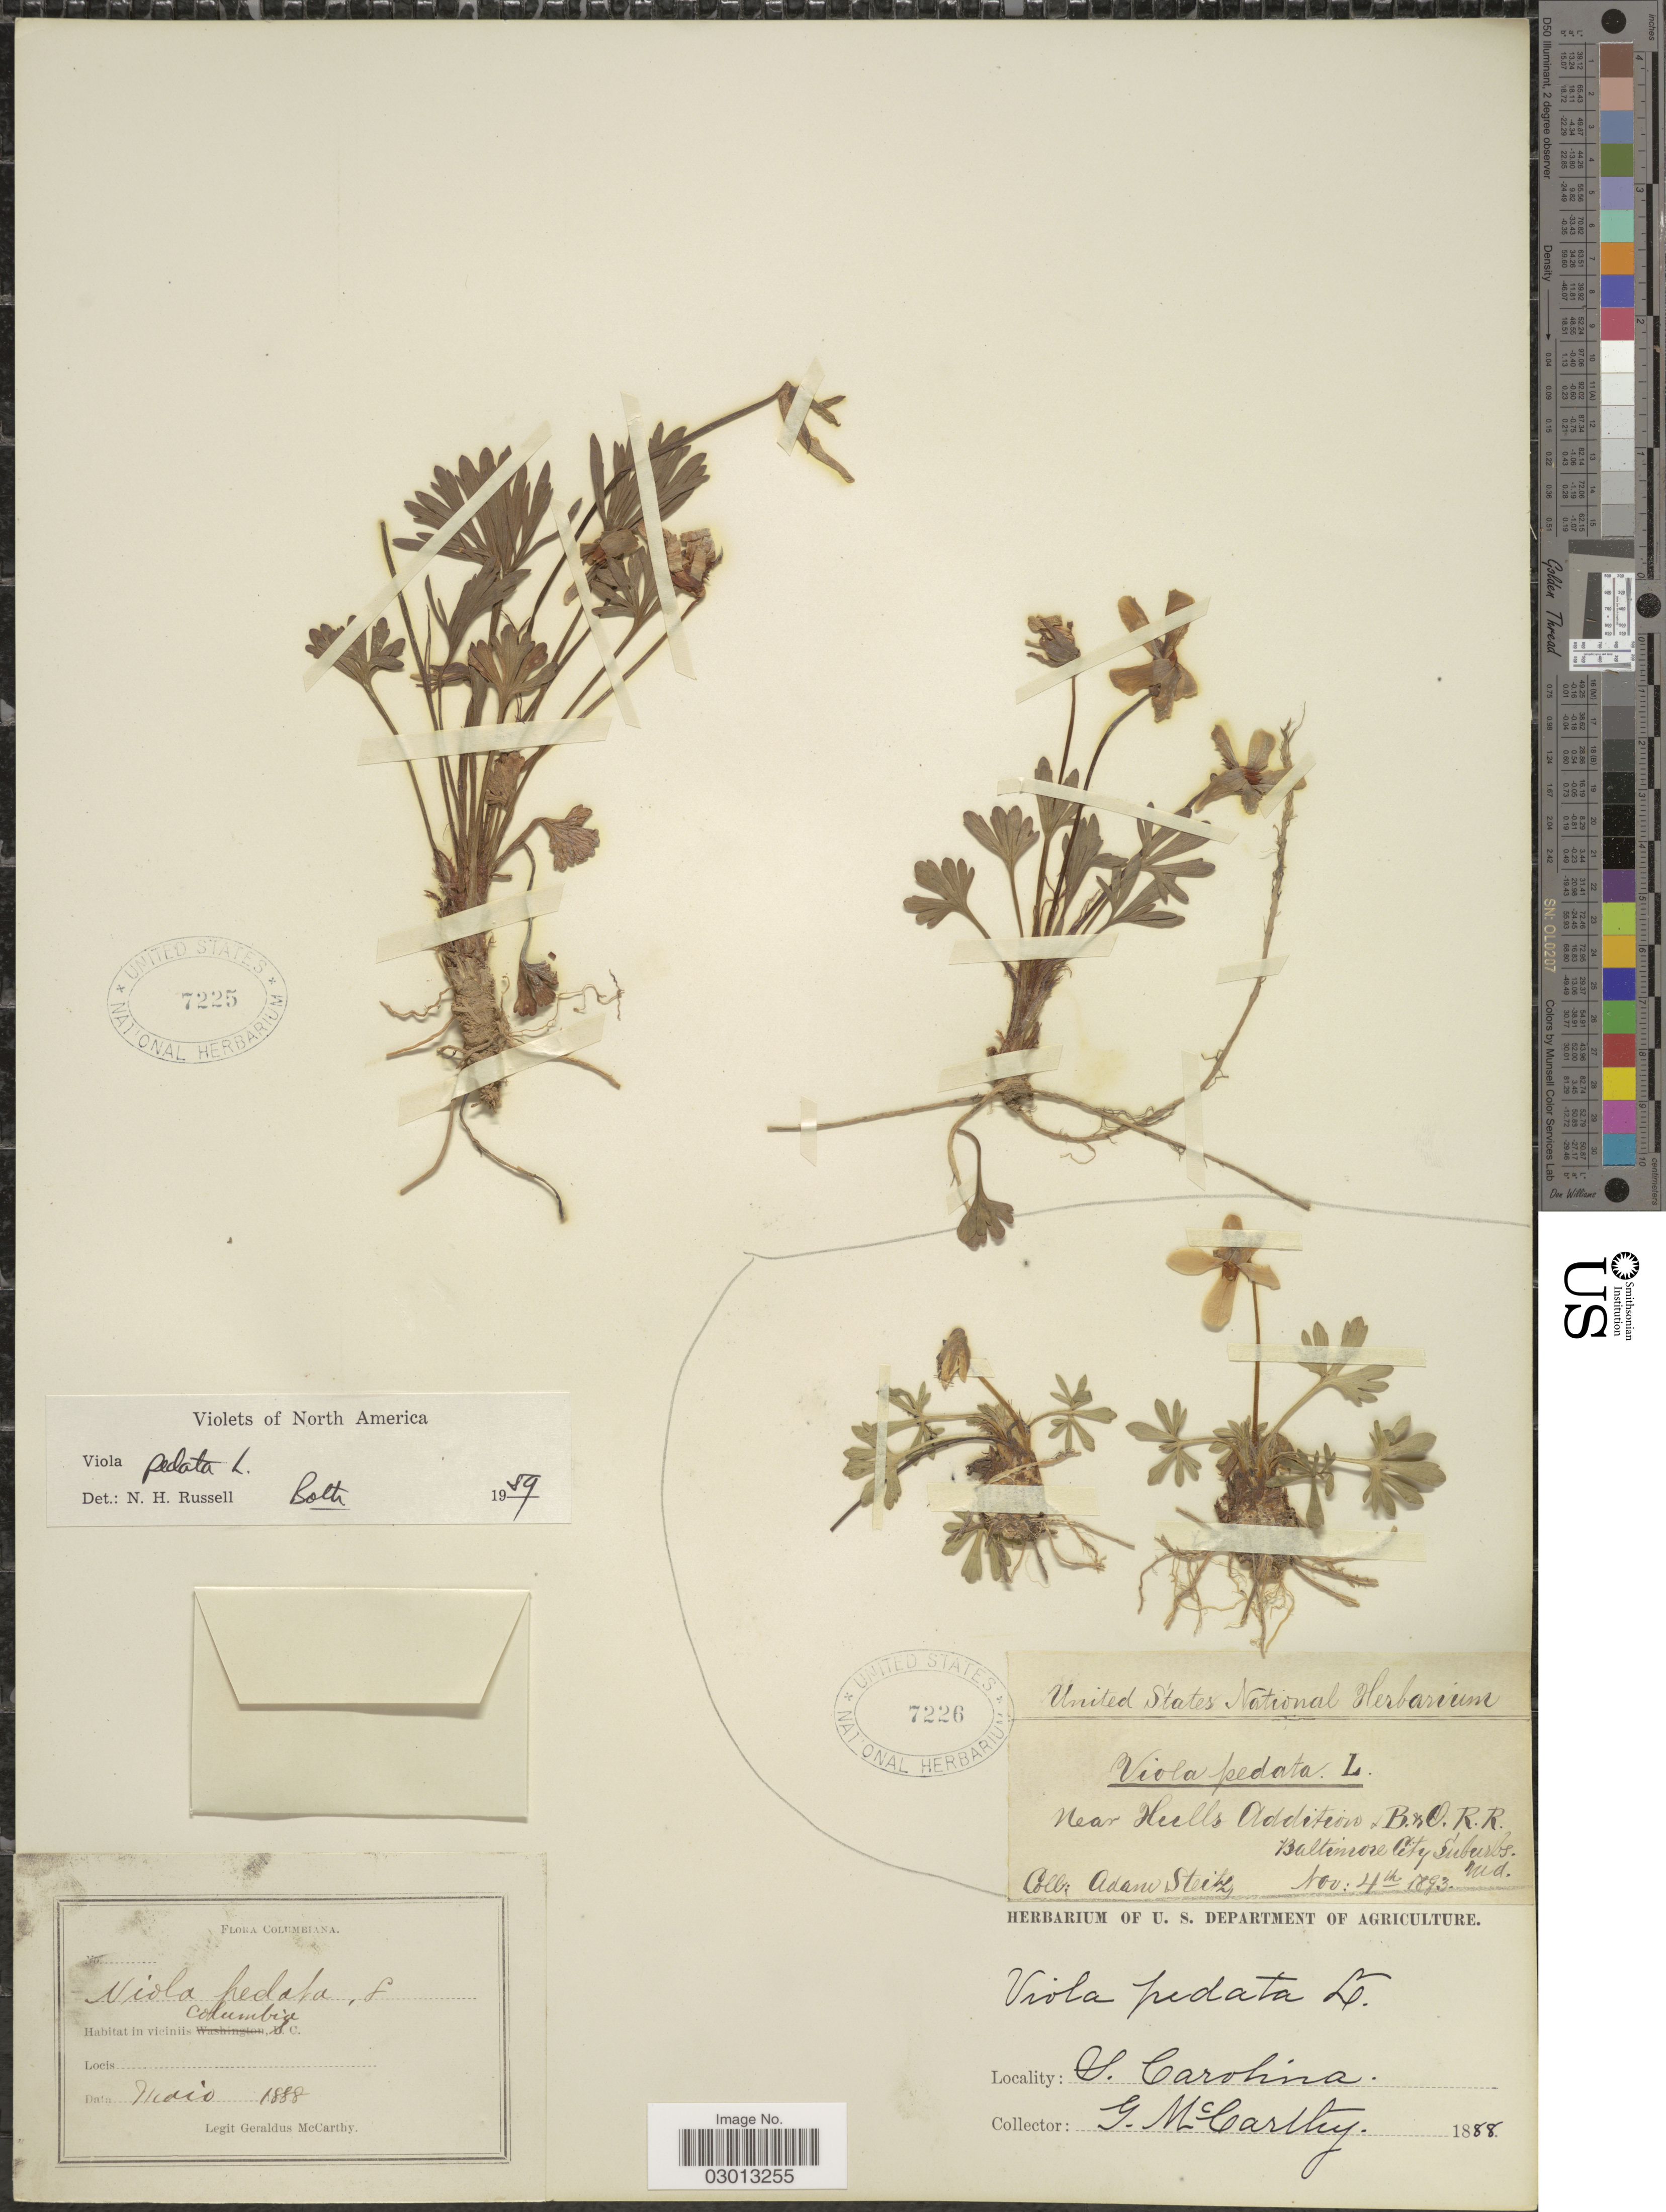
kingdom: Plantae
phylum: Tracheophyta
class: Magnoliopsida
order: Malpighiales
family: Violaceae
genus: Viola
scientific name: Viola pedata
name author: L.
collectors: M. McCarthy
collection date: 1888-05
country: United States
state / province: South Carolina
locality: In viciniis Columbia, S.C.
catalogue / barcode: US 7225-2